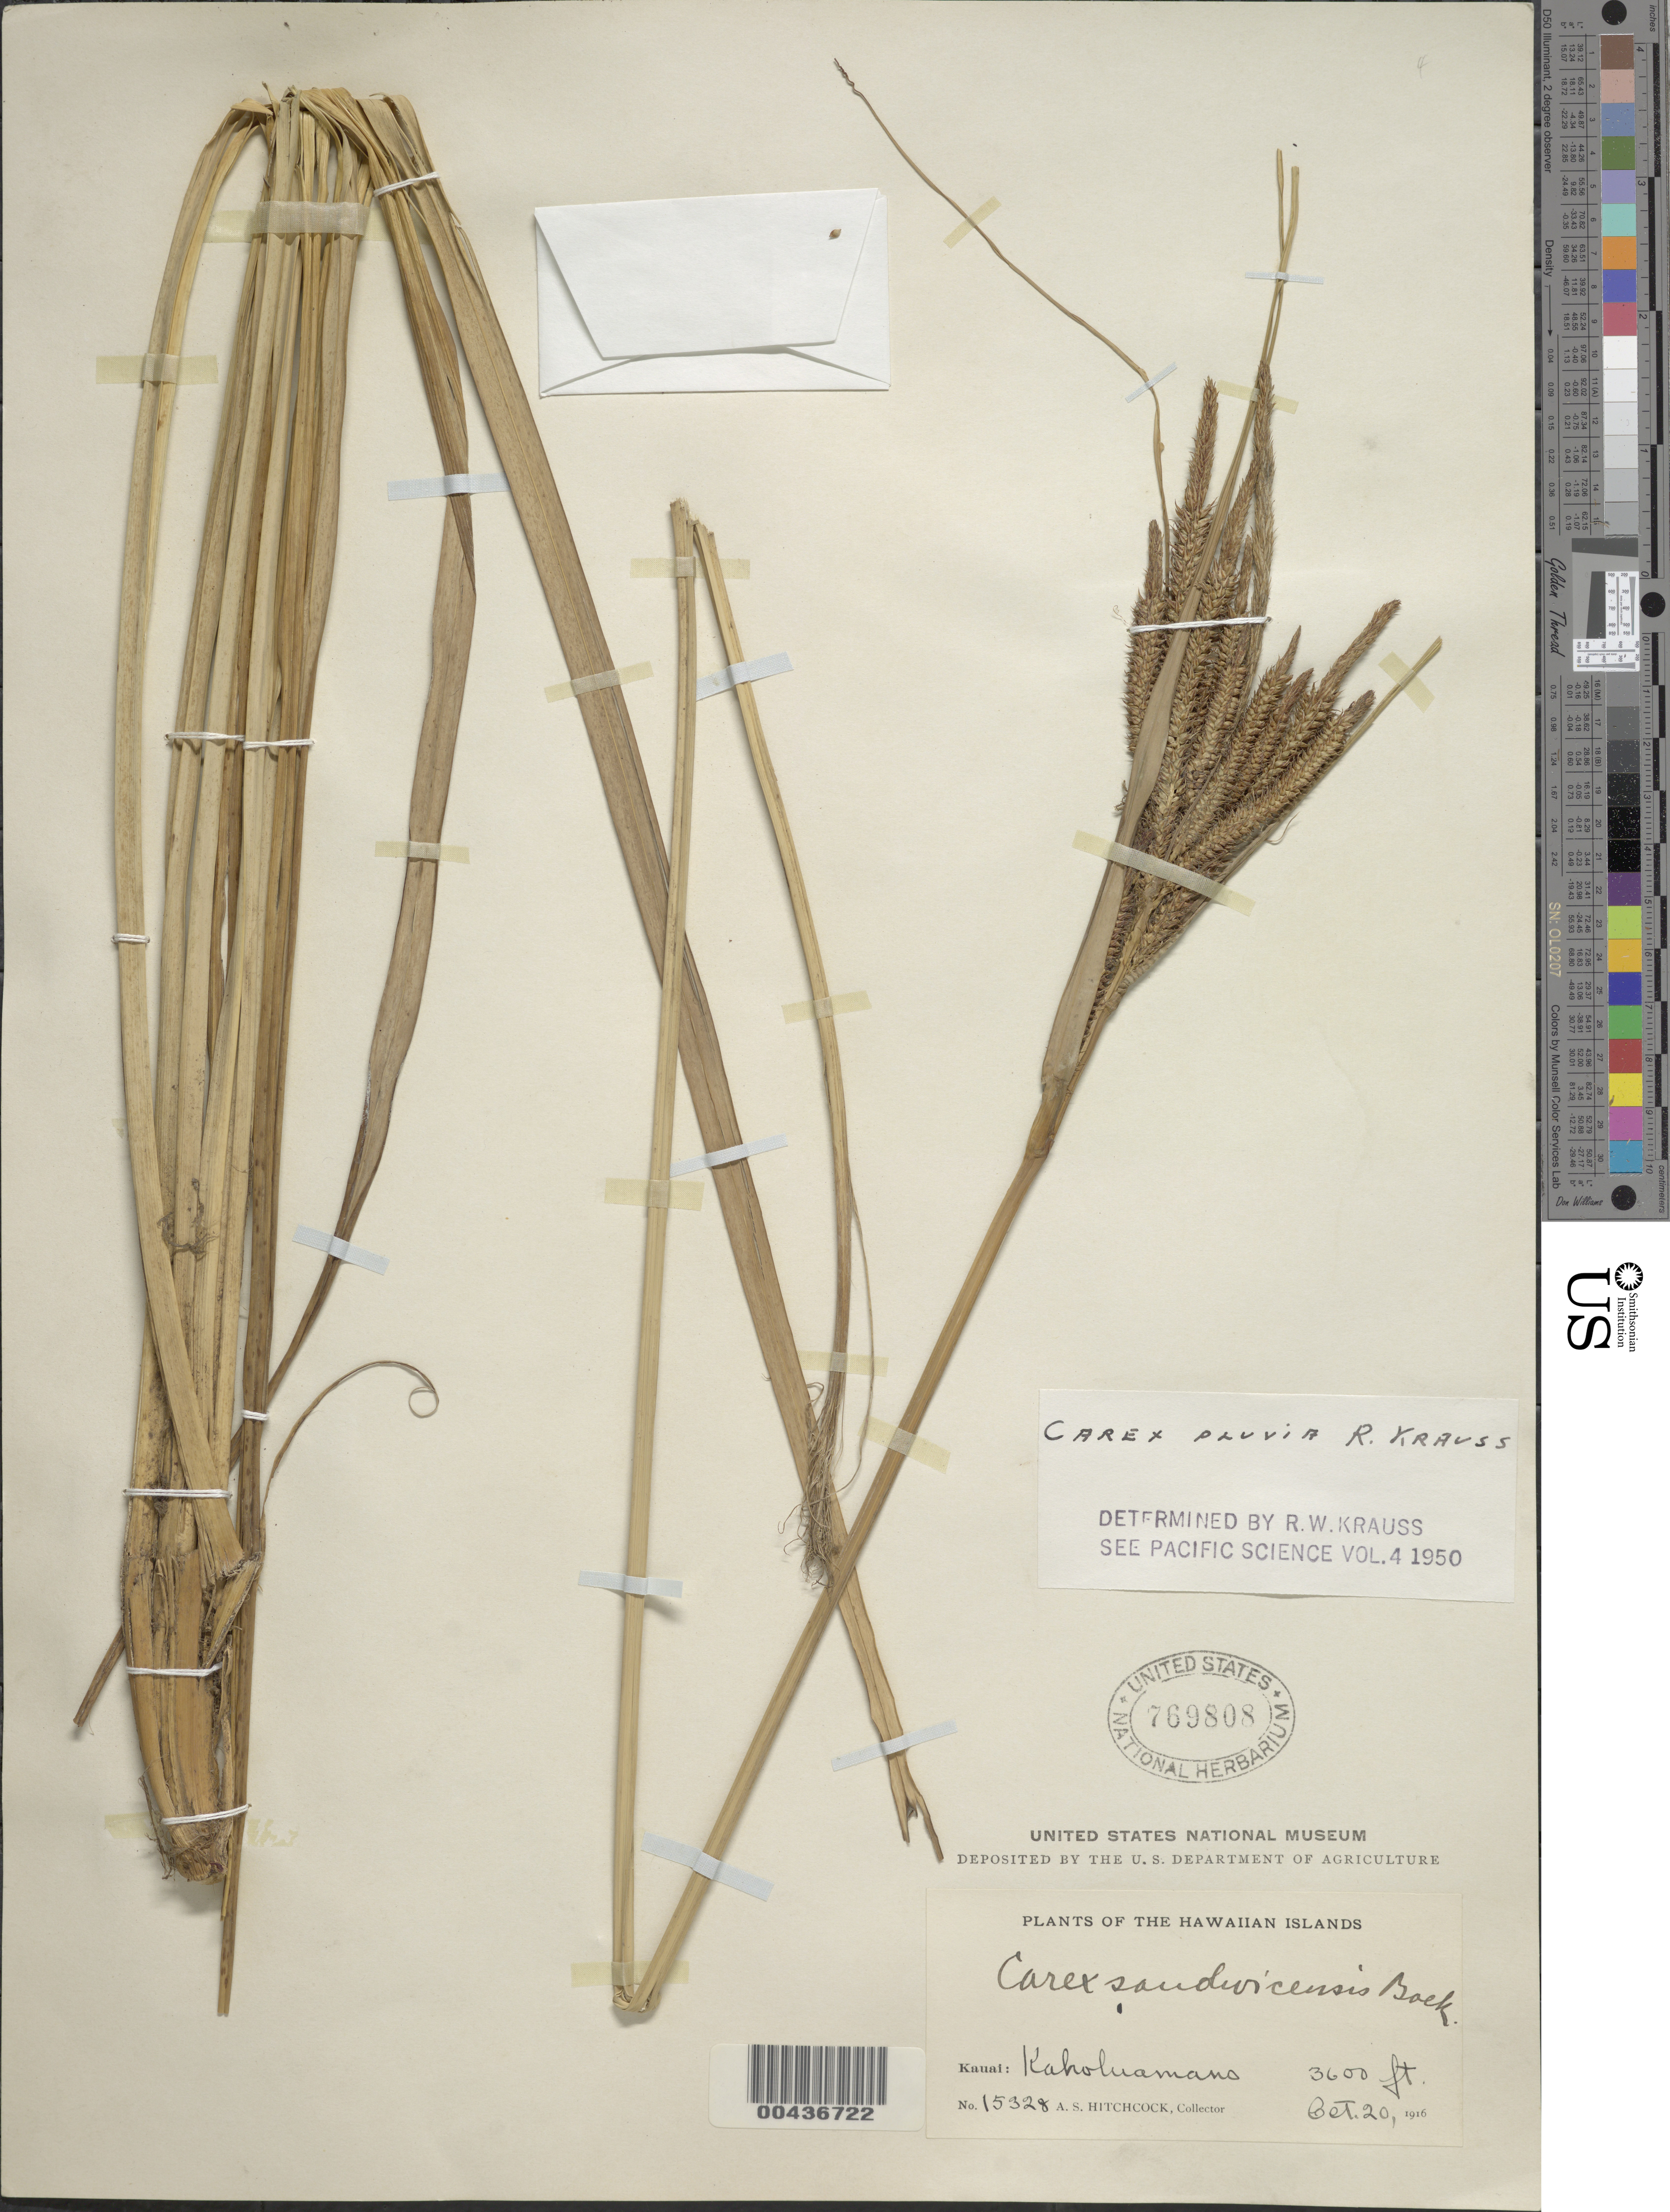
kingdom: Plantae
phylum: Tracheophyta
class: Liliopsida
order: Poales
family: Cyperaceae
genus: Carex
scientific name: Carex alligata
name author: Boott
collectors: A. S. Hitchcock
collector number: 15328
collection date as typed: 20 Oct 1916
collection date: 1916-10-20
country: United States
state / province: Hawaii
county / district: Kauai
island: Kaua'i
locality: Kaholuamano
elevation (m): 1097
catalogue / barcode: US 769808